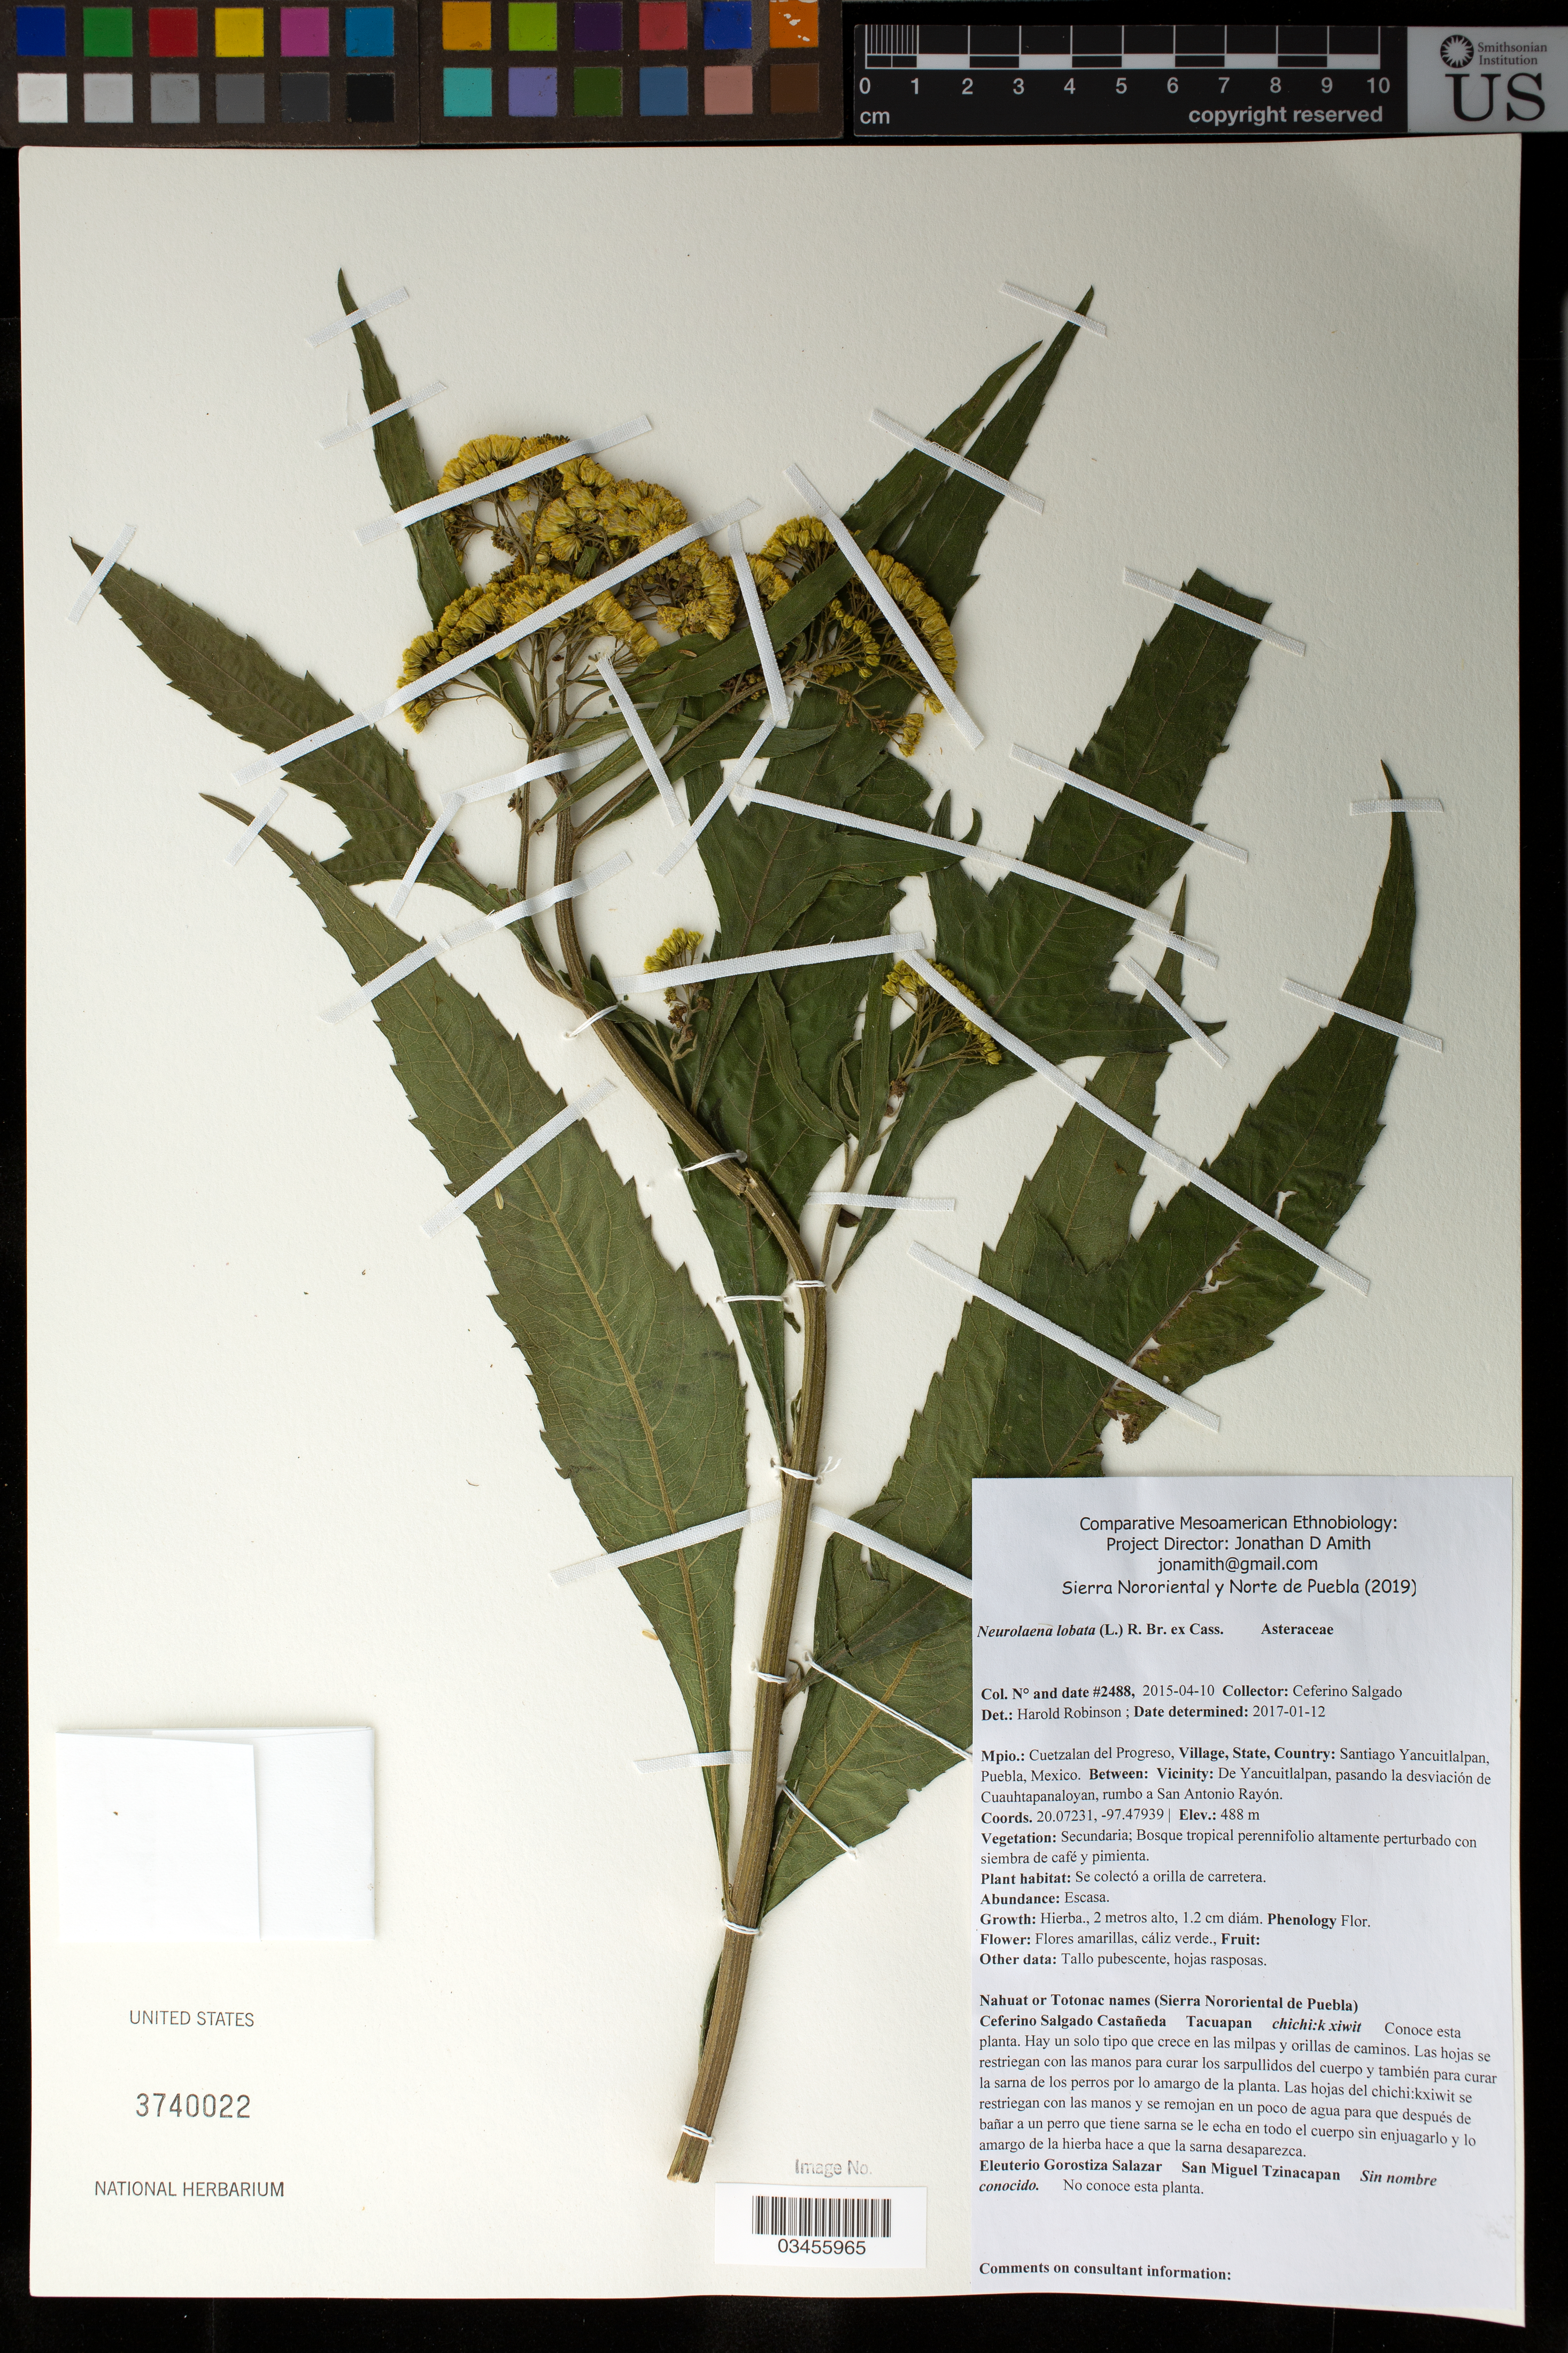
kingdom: Plantae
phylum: Tracheophyta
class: Magnoliopsida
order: Asterales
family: Asteraceae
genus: Neurolaena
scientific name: Neurolaena lobata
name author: (L.) R. Br. ex Cass.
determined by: Robinson, Harold E., (US)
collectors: C. Salgado Castañeda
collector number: CSC_02488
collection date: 2015-04-10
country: México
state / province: Puebla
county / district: Cuetzalan del Progreso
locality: PUEBLO: Santiago Yancuitlalpan; LOCALIDAD EXACTA: De Yancuitlalpan, pasando la desviación de Cuauhtapanaloyan, rumbo a San Antonio Rayón.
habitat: Bosque tropical perennifolio altamente perturbado con siembra de café y pimienta | Se colectó a orilla de carretera.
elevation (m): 488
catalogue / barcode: US 3740022